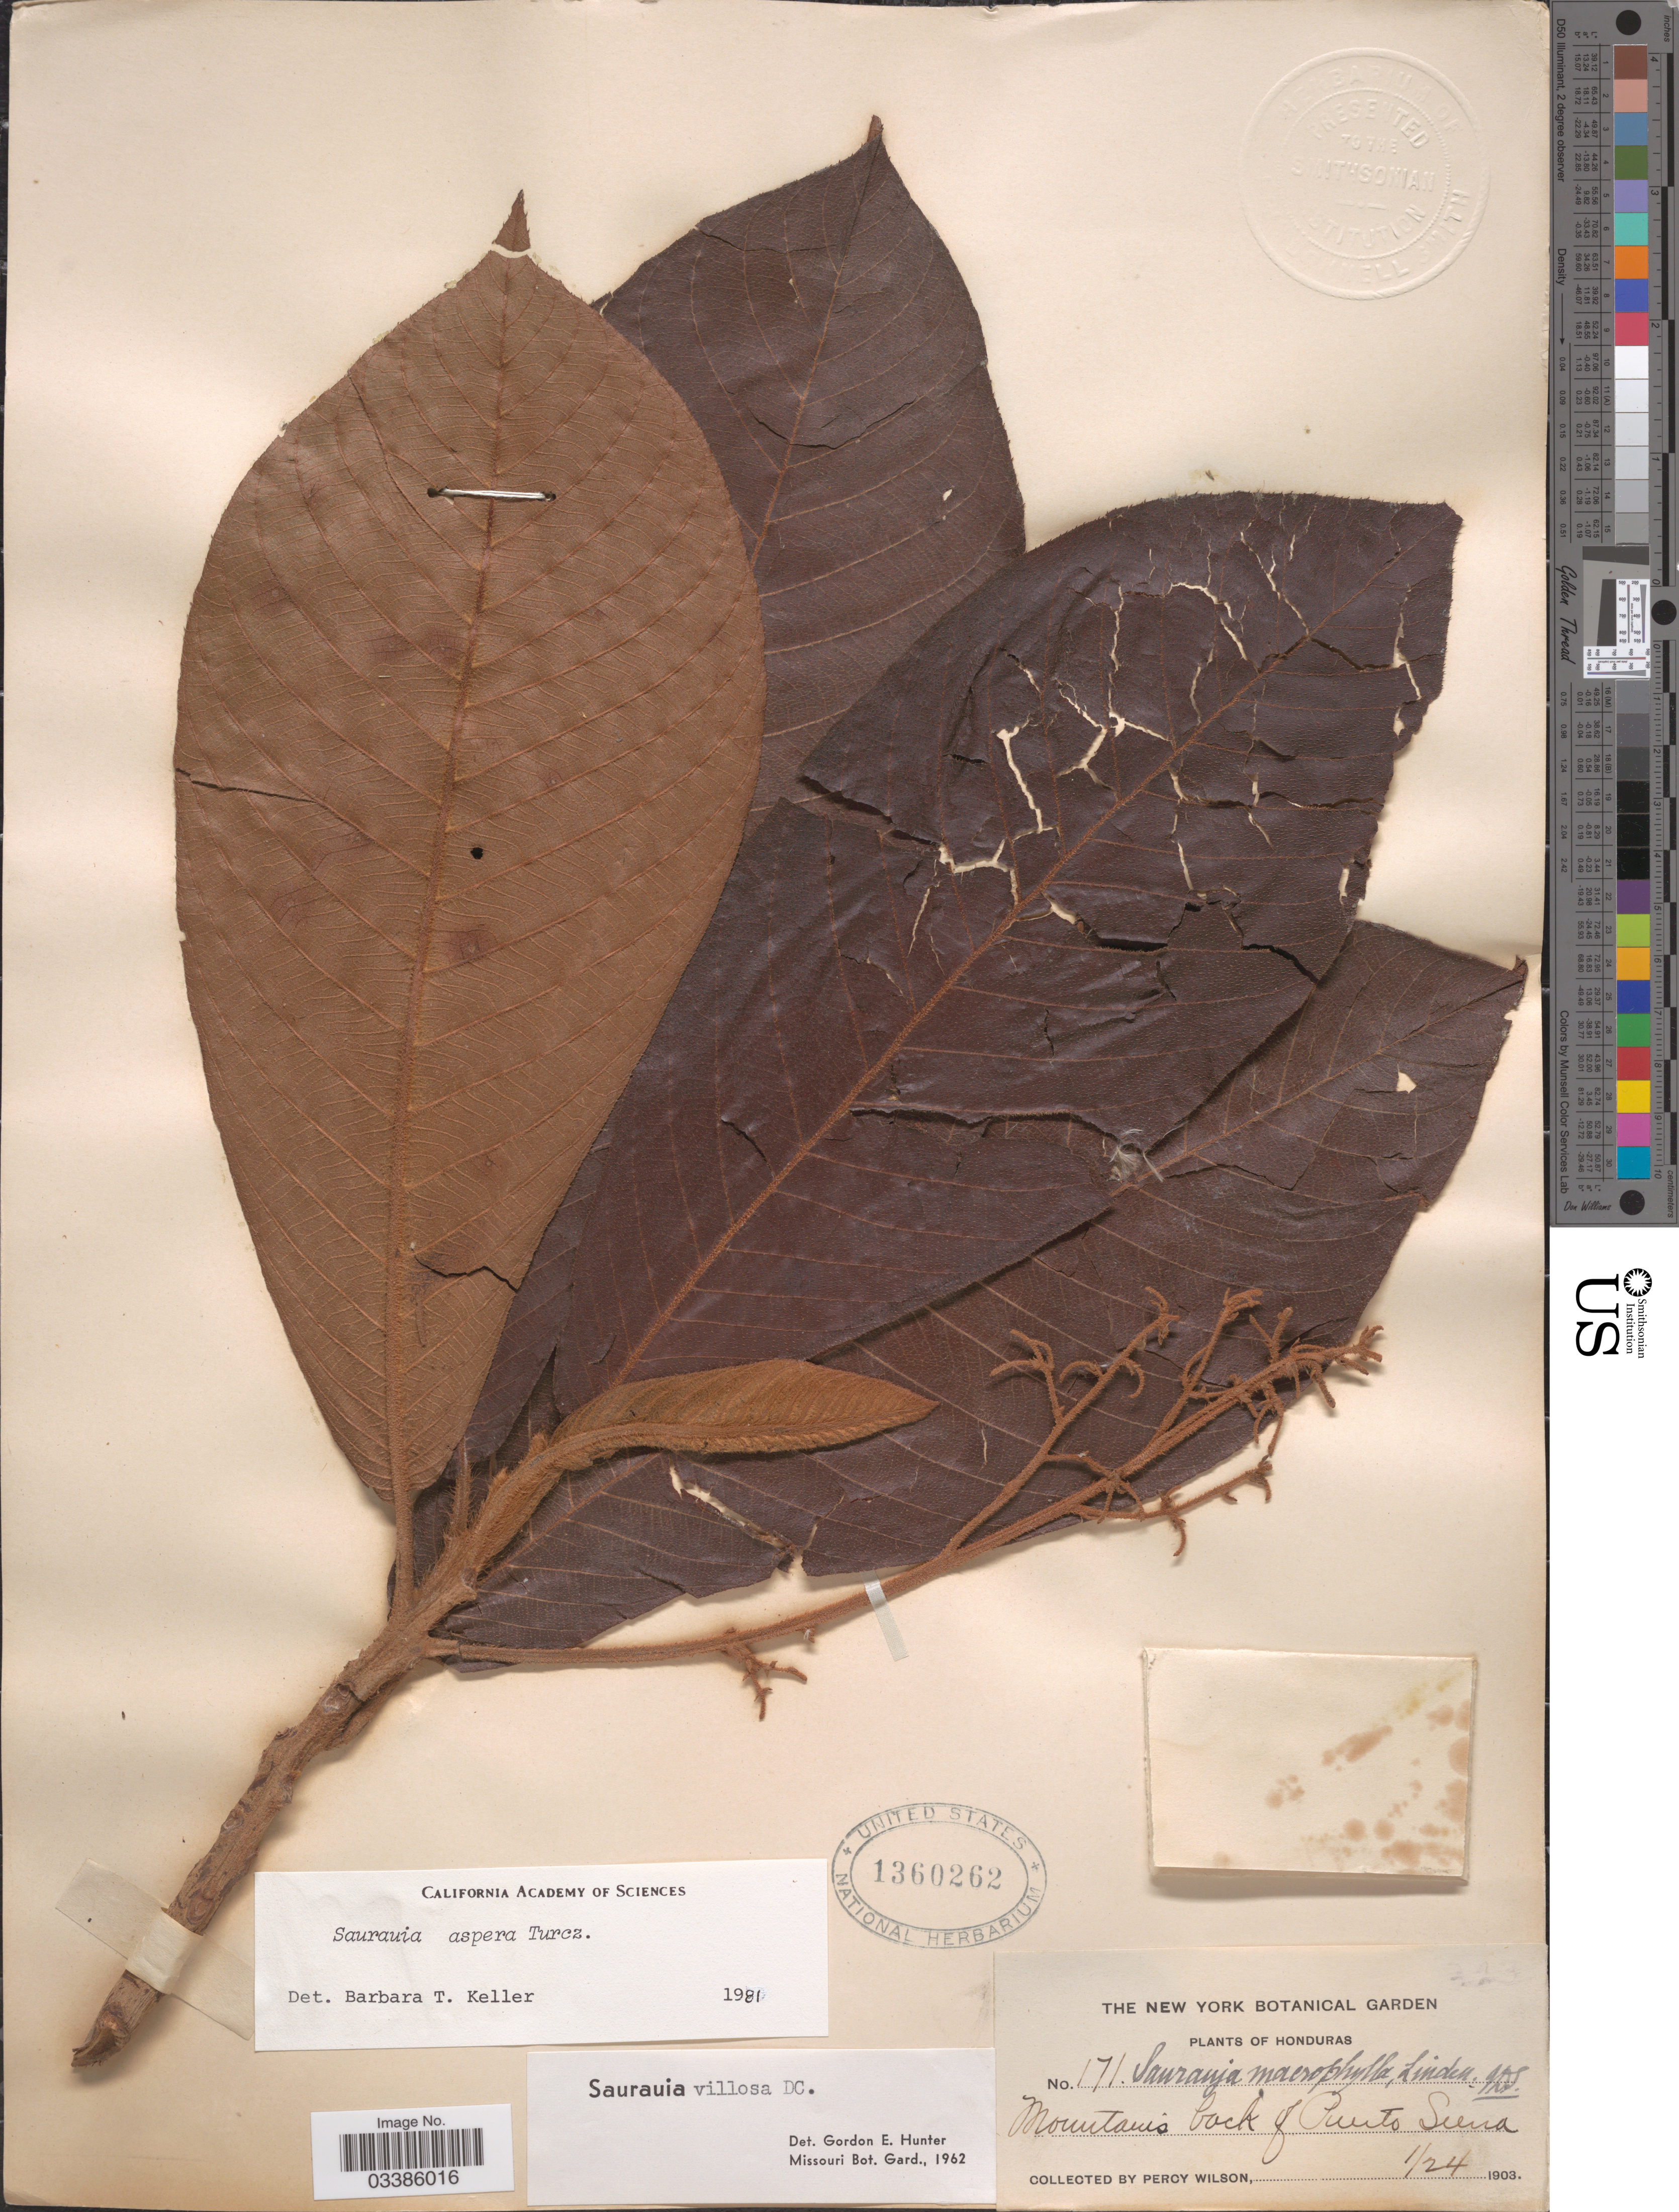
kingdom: Plantae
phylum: Tracheophyta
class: Magnoliopsida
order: Ericales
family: Actinidiaceae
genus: Saurauia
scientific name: Saurauia aspera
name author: Turcz.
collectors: P. Wilson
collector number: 171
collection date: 1903-01-24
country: Honduras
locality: Mountains back of Puerto Sierra.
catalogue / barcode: US 1360262